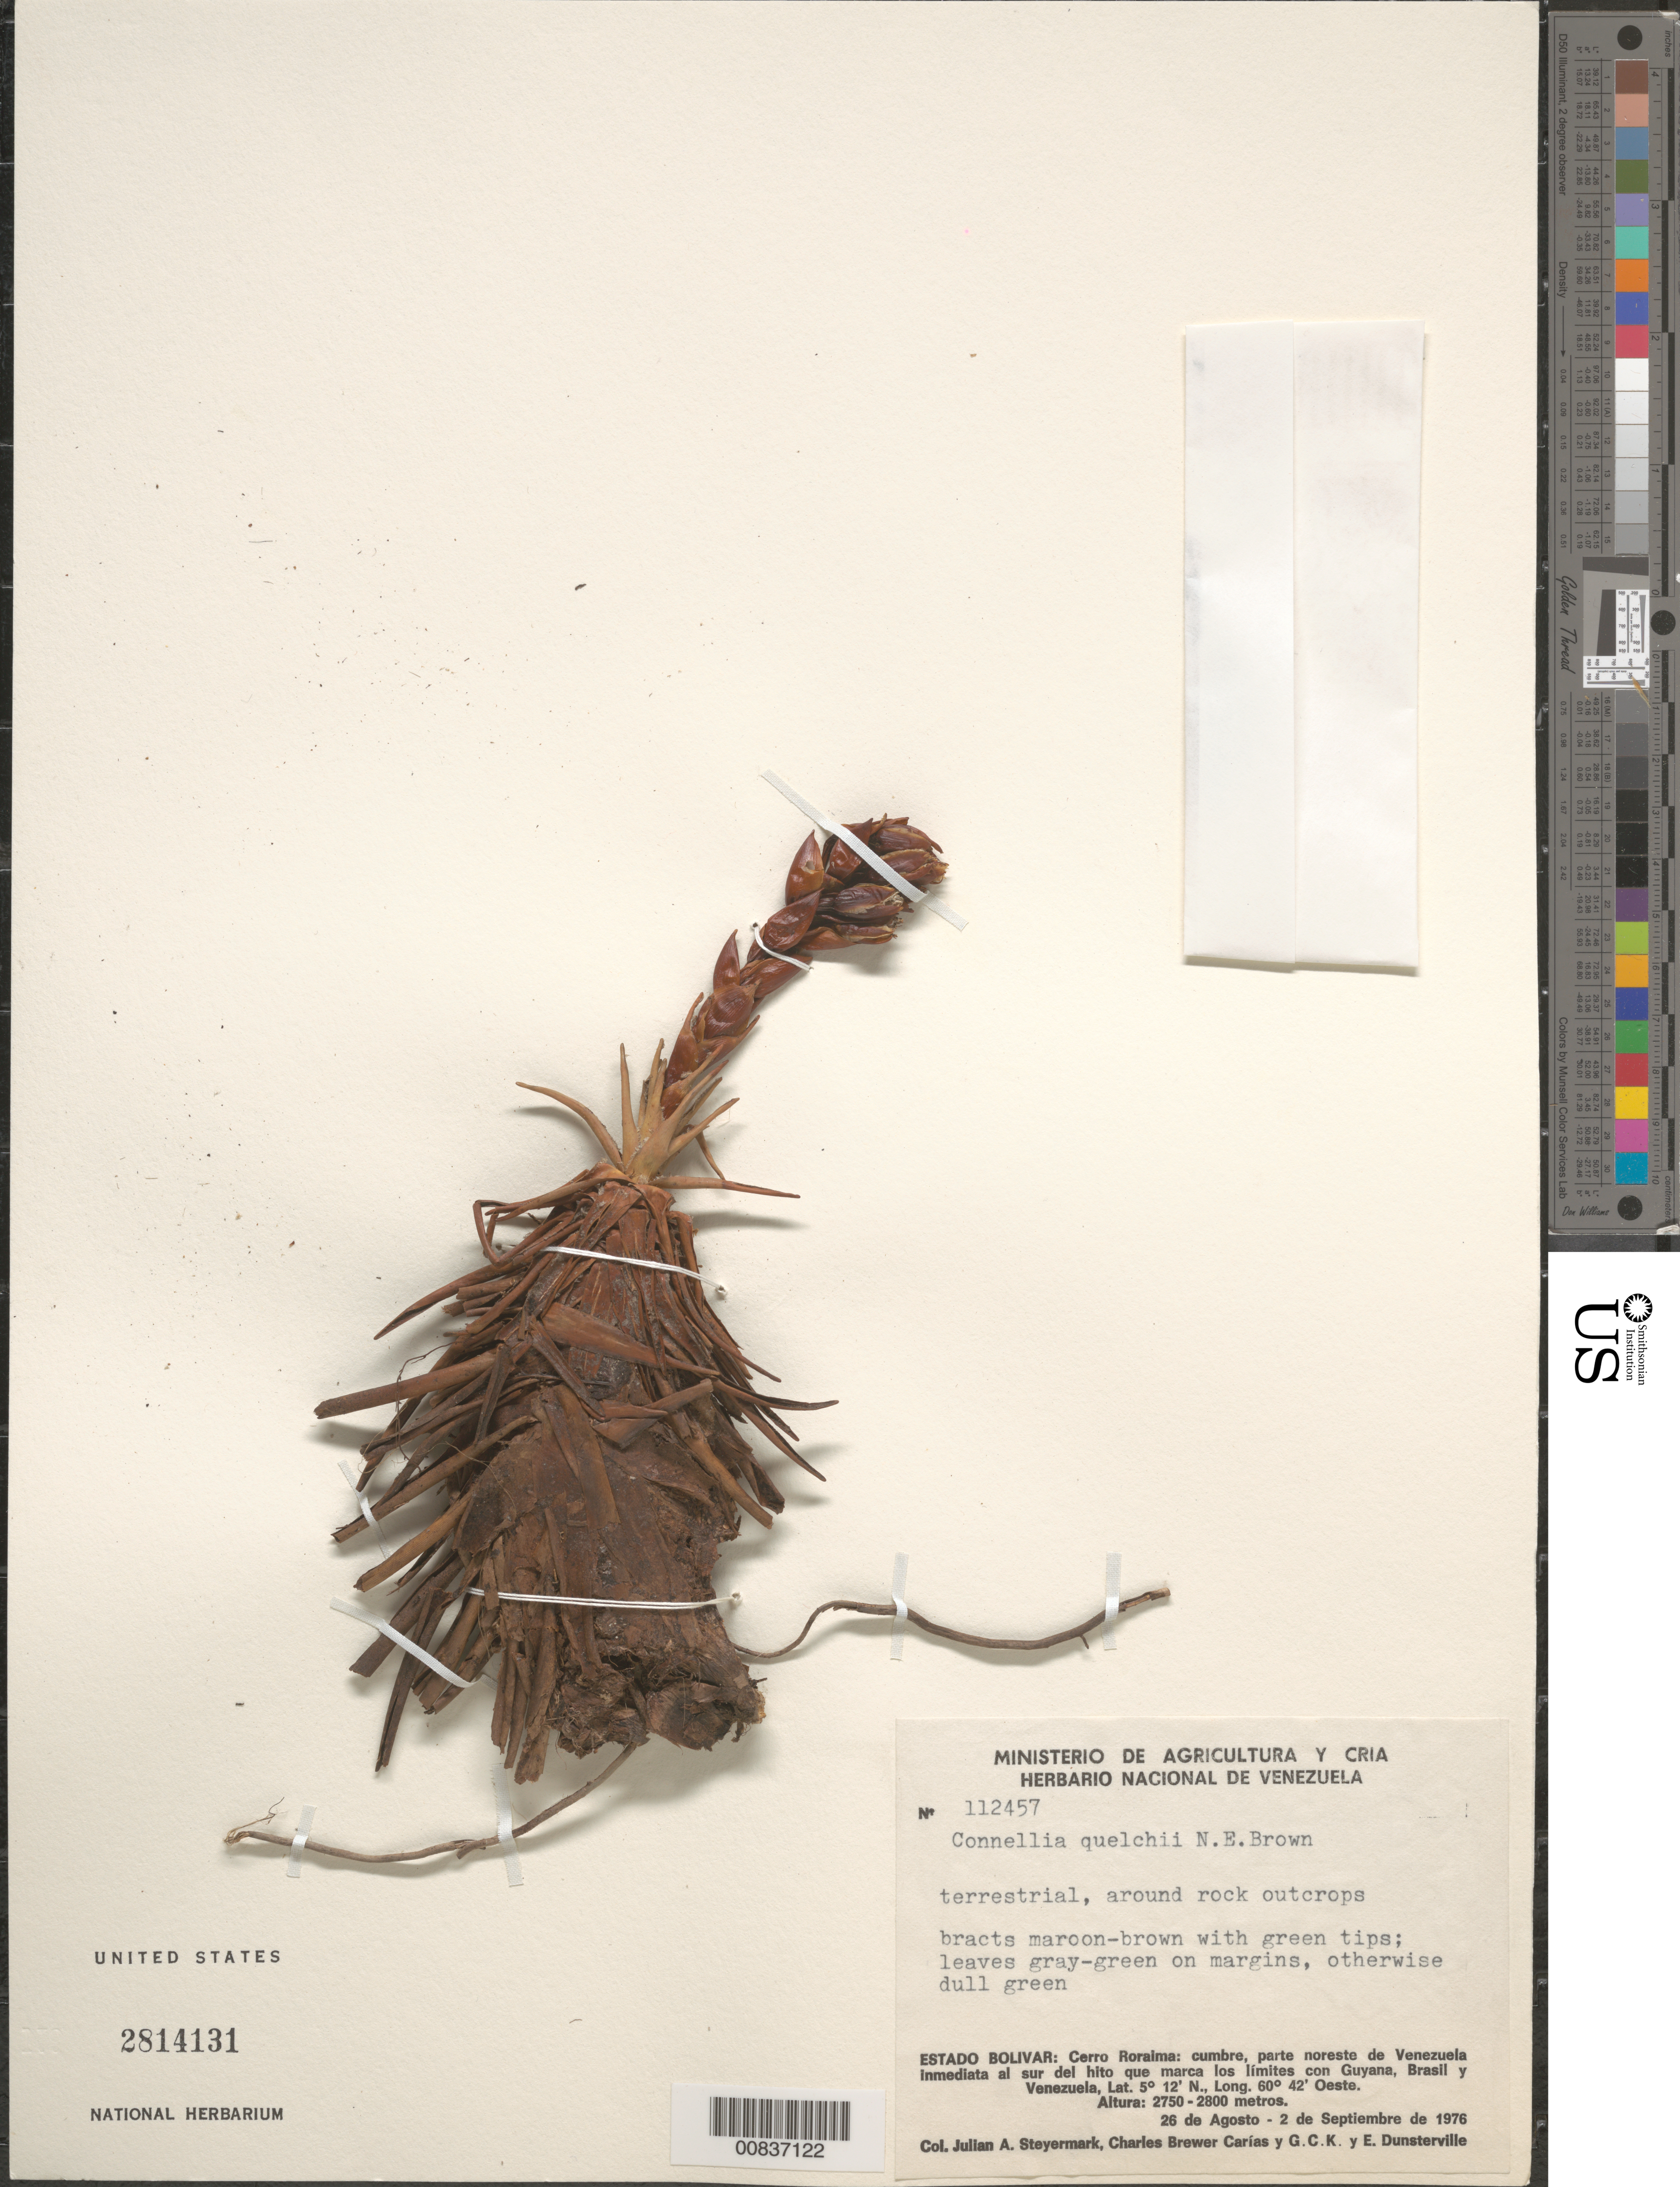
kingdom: Plantae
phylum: Tracheophyta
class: Liliopsida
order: Poales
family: Bromeliaceae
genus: Connellia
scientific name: Connellia quelchii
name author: N.E. Br.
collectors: J. Steyermark, C. Brewer-Carias, G. C. K. Dunsterville & E. Dunsterville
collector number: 112457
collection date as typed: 26-Aug-76 to 2-Sep-76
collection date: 1976-08-26/1976-09-02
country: Venezuela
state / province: Bolívar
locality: Cerro Roraima: parte NO de Venezuela inmediata al S del hito que marca los limites con Guyana, Brasil, y Venezuela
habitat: Around rock outcrops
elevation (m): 2750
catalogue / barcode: US 2814131